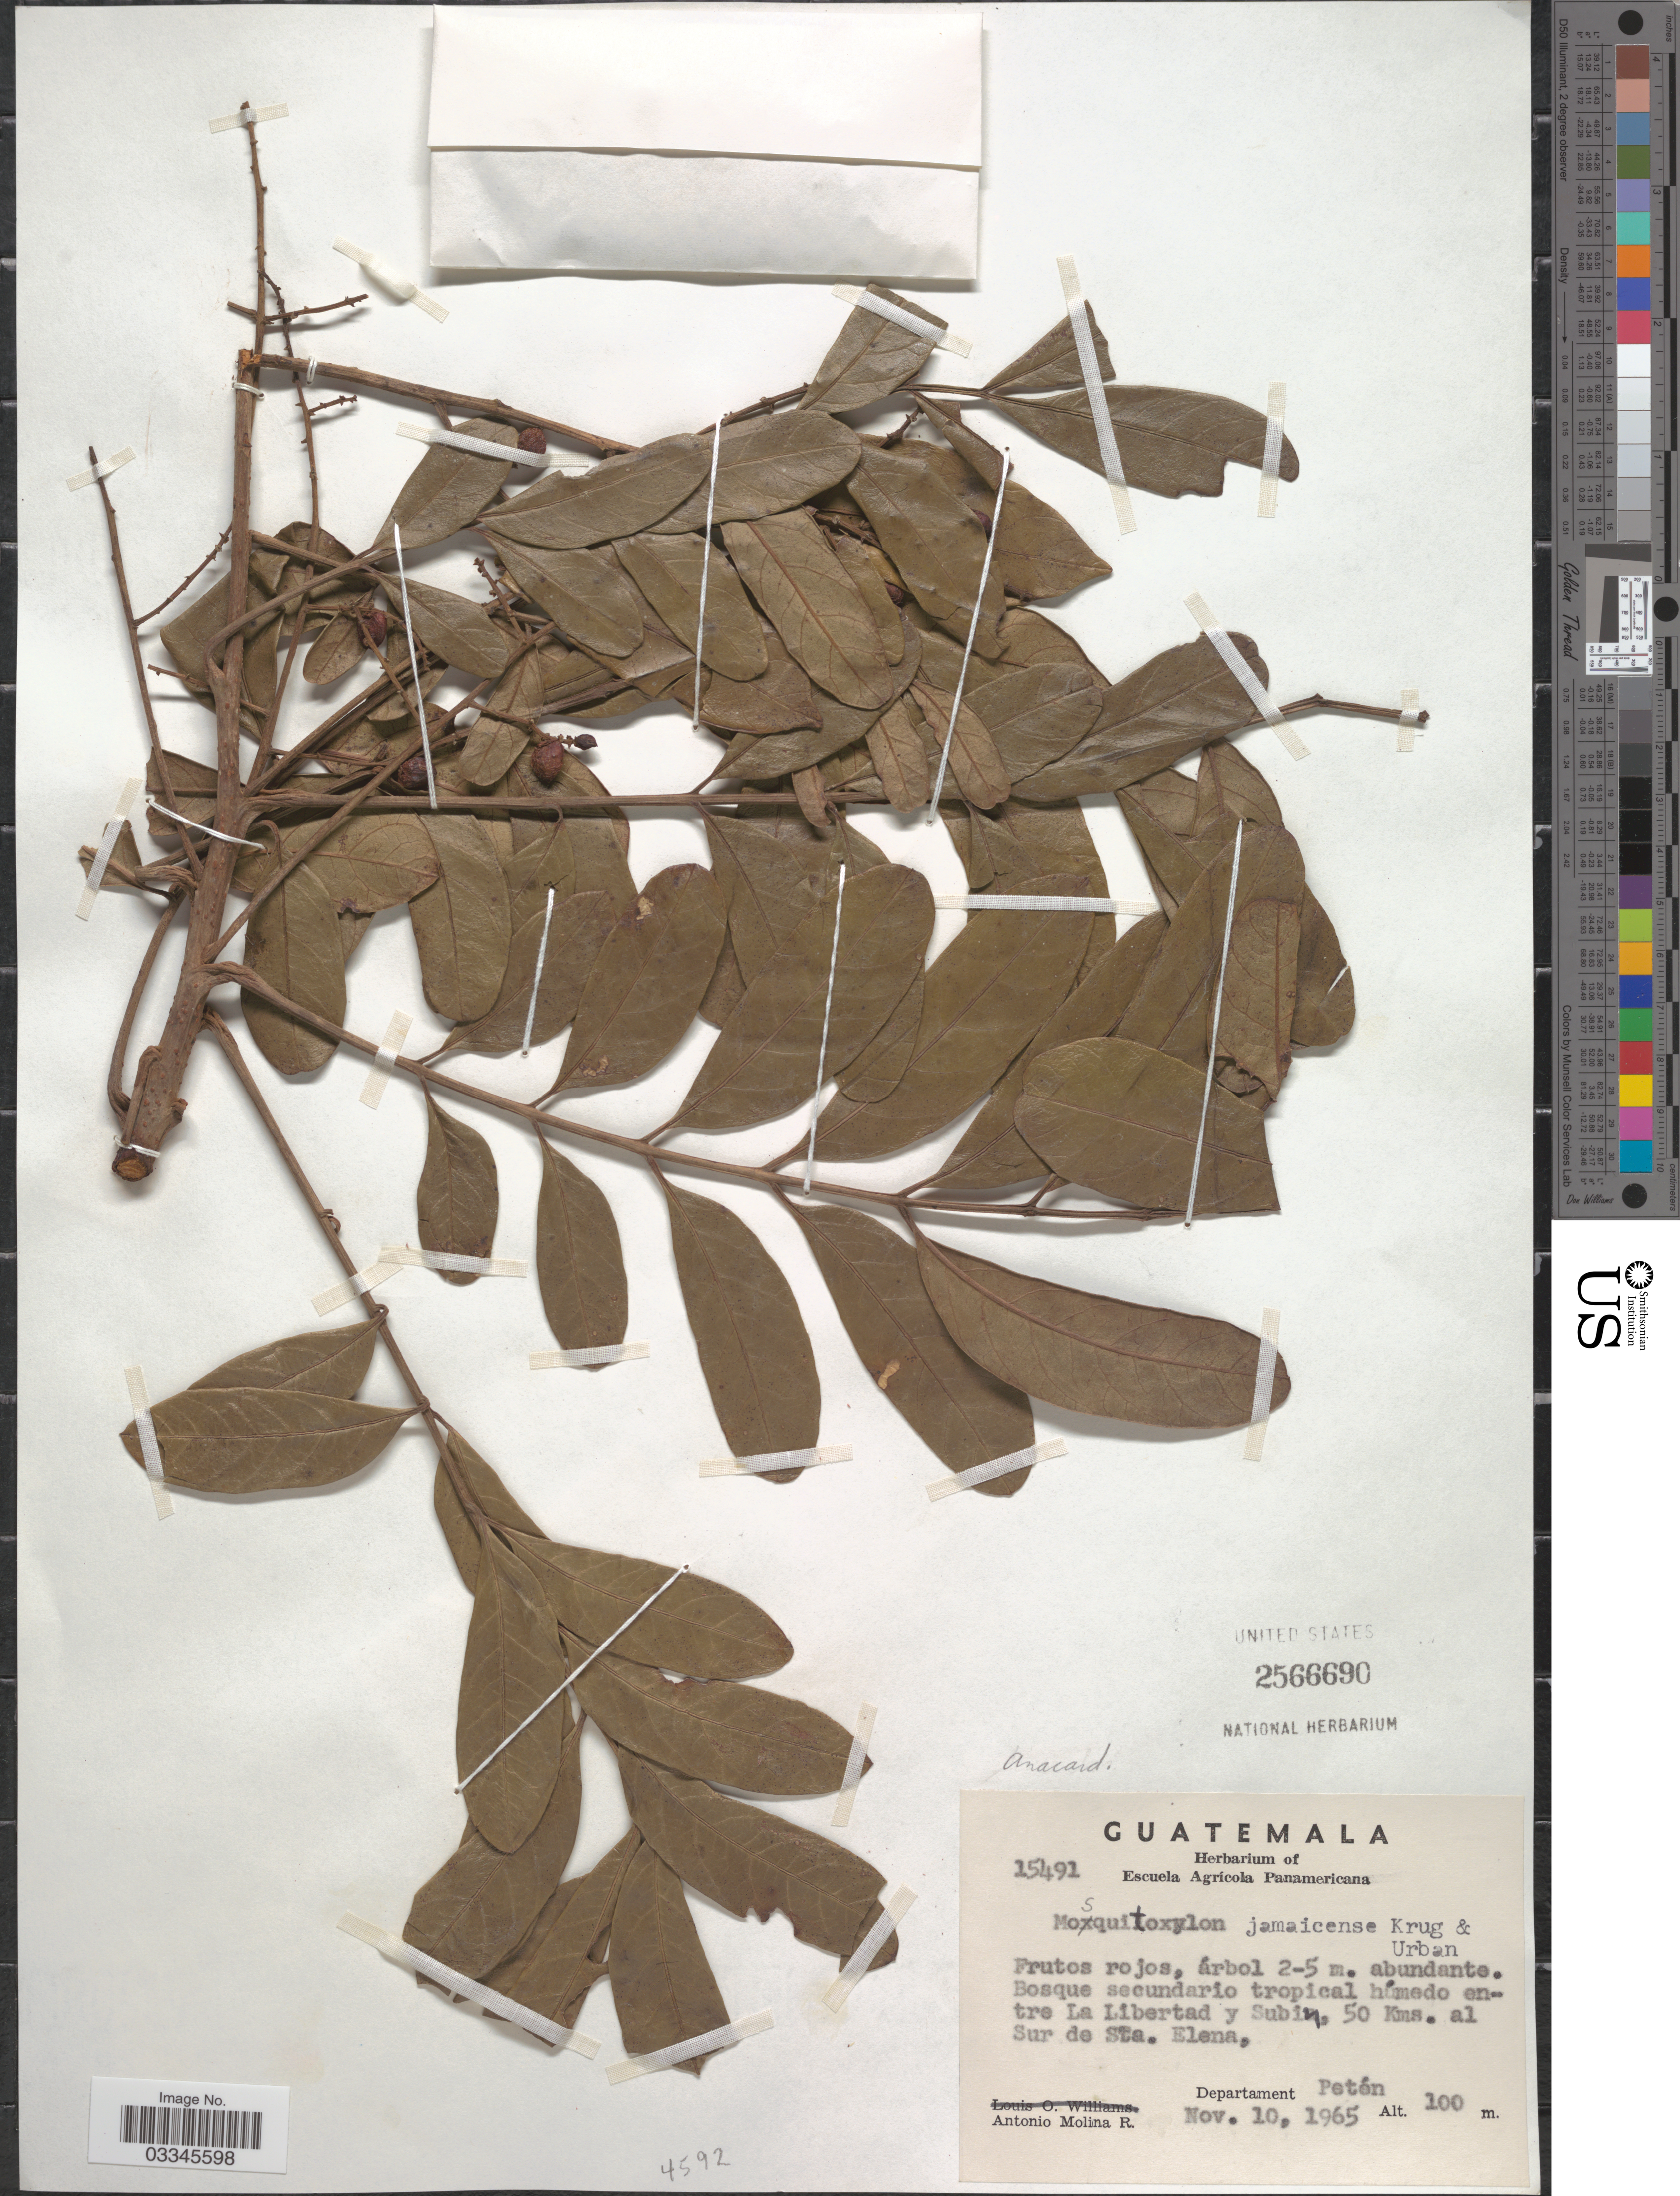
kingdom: Plantae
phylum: Tracheophyta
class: Magnoliopsida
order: Sapindales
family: Anacardiaceae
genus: Mosquitoxylum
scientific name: Mosquitoxylum jamaicense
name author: Krug & Urb.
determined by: Mitchell, J. D.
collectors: A. Molina R.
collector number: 15491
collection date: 1965-11-10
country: Guatemala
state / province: El Petén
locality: Bosque secundario tropical húmedo entre La Libertad y Subin, 50 Kms. al Sur de Sta. Elena, Departament Petén.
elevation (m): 100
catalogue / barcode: US 2566690